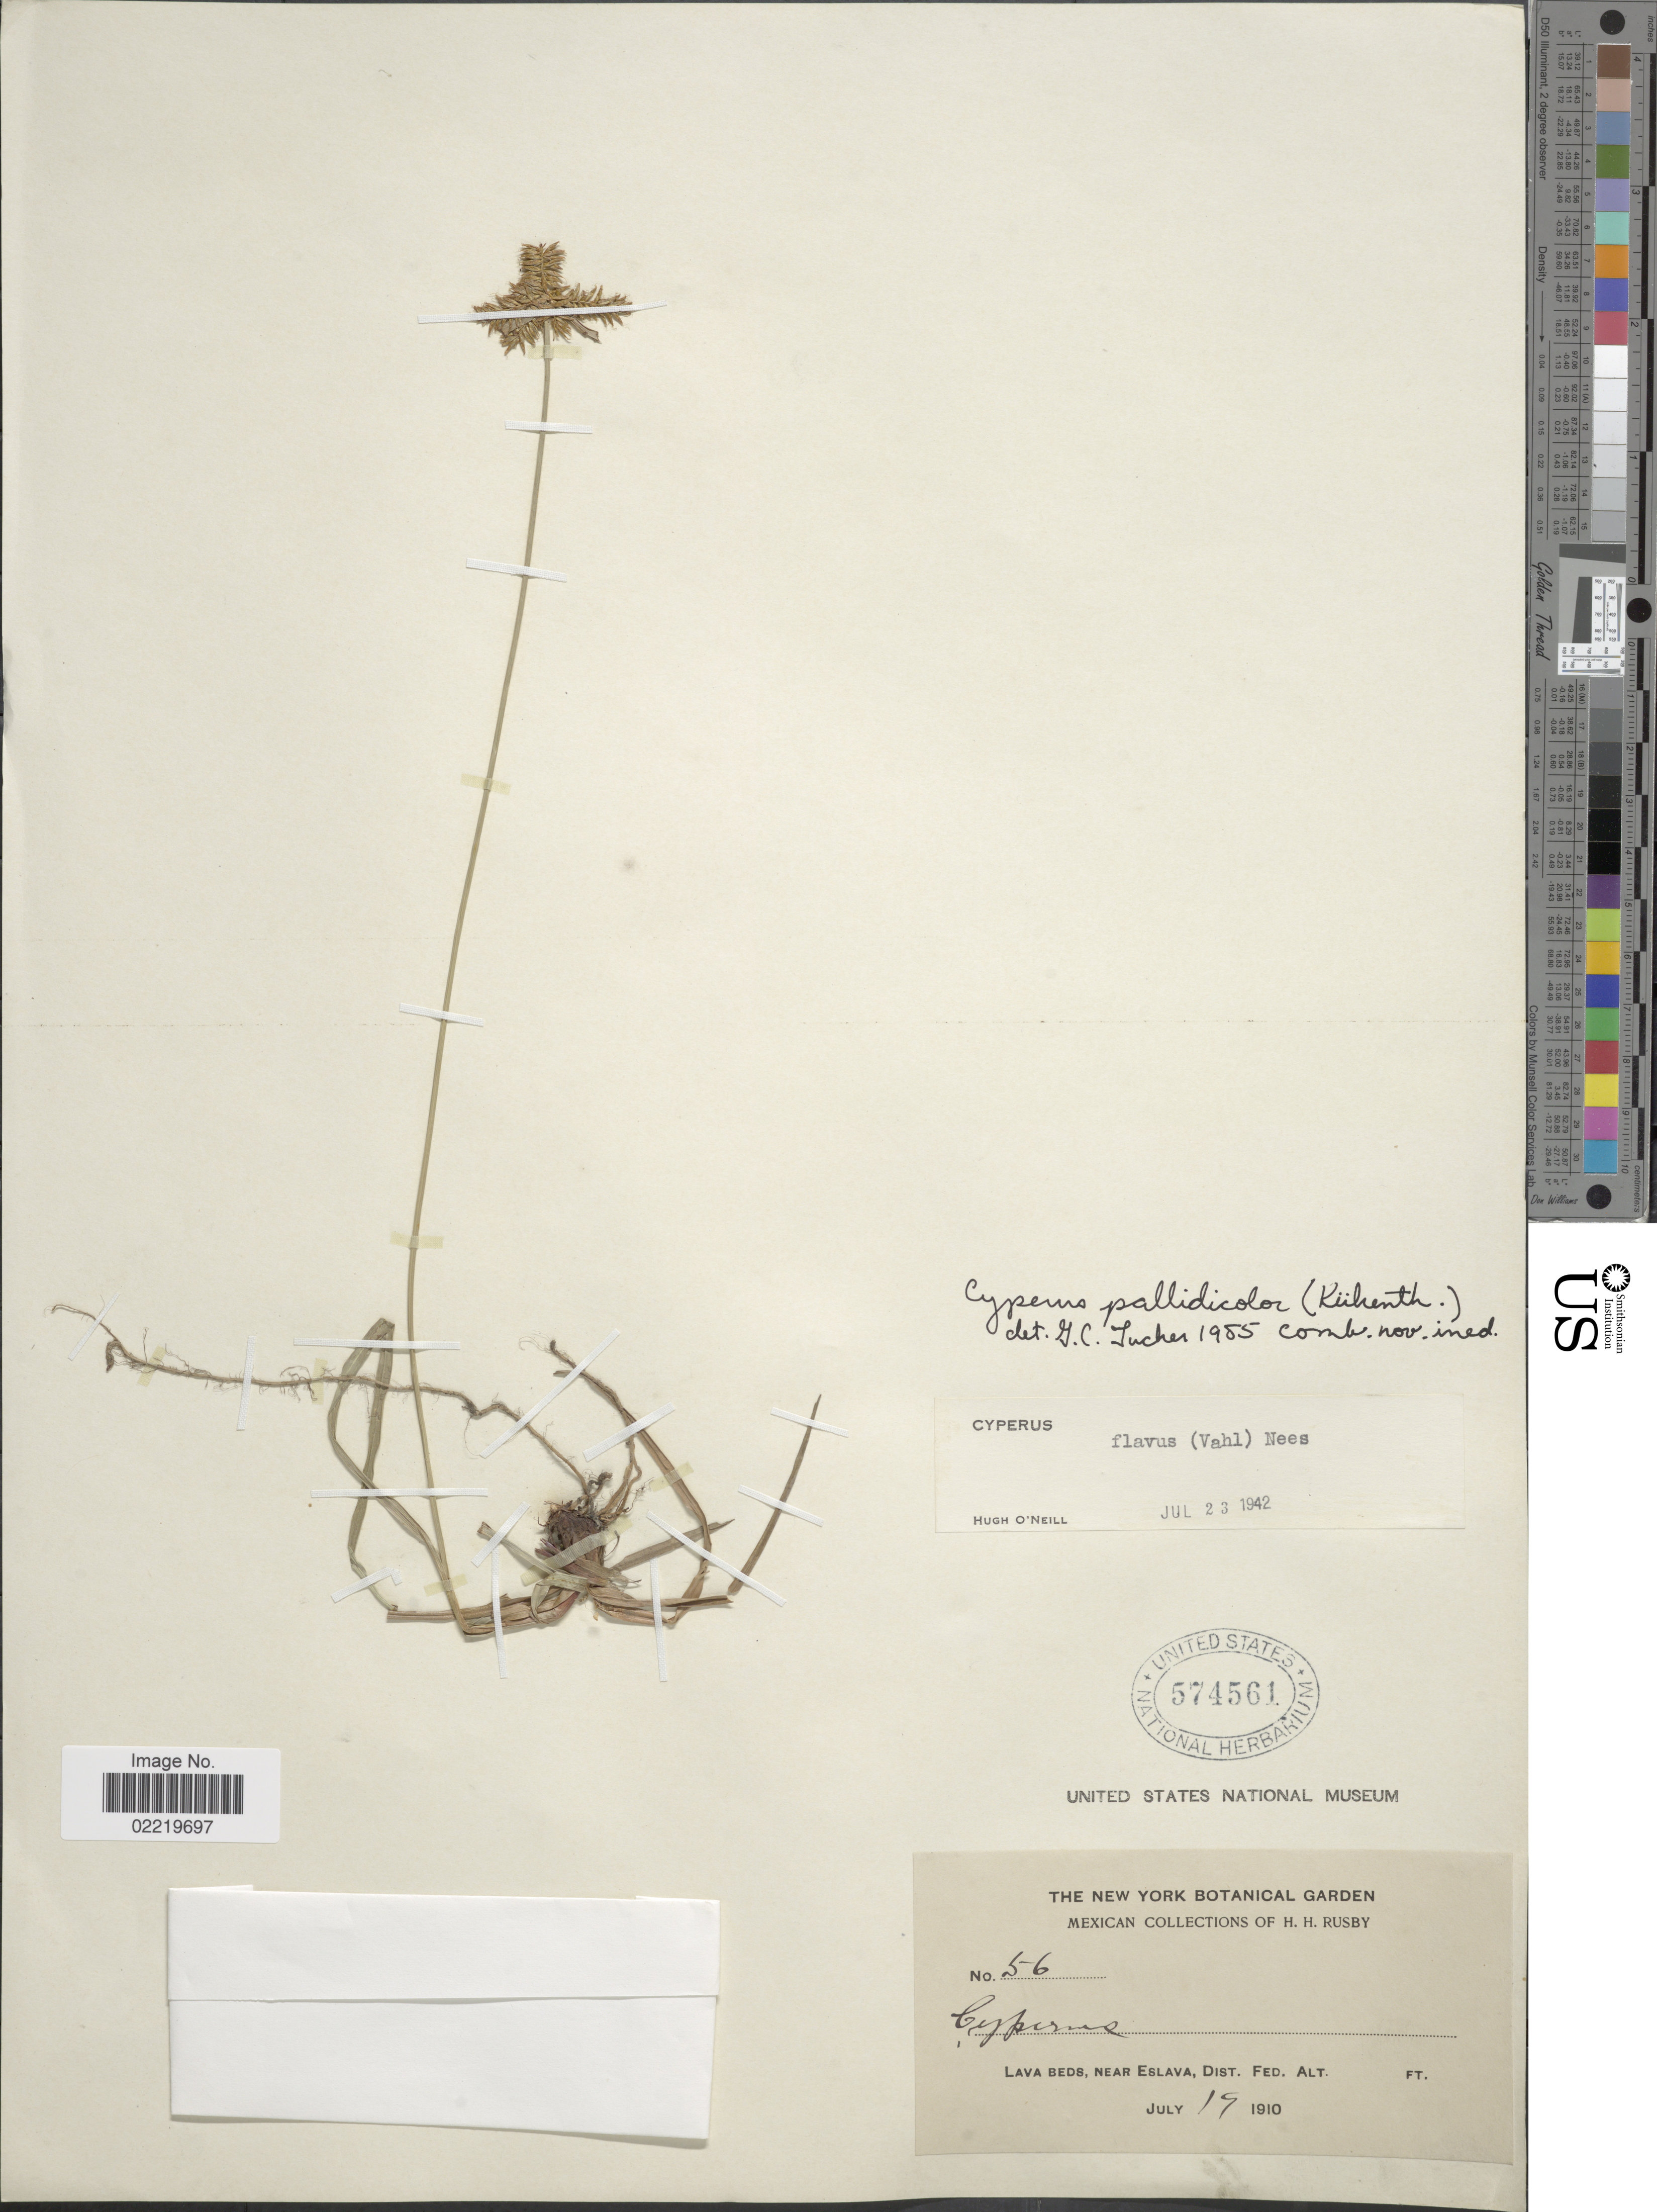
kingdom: Plantae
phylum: Tracheophyta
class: Liliopsida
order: Poales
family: Cyperaceae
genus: Cyperus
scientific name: Cyperus pallidicolor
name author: (Kük.) G.C. Tucker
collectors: H. H. Rusby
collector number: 56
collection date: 1910-07-19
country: Mexico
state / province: Distrito Federal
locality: Lava beds, near Eslava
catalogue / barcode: US 574561